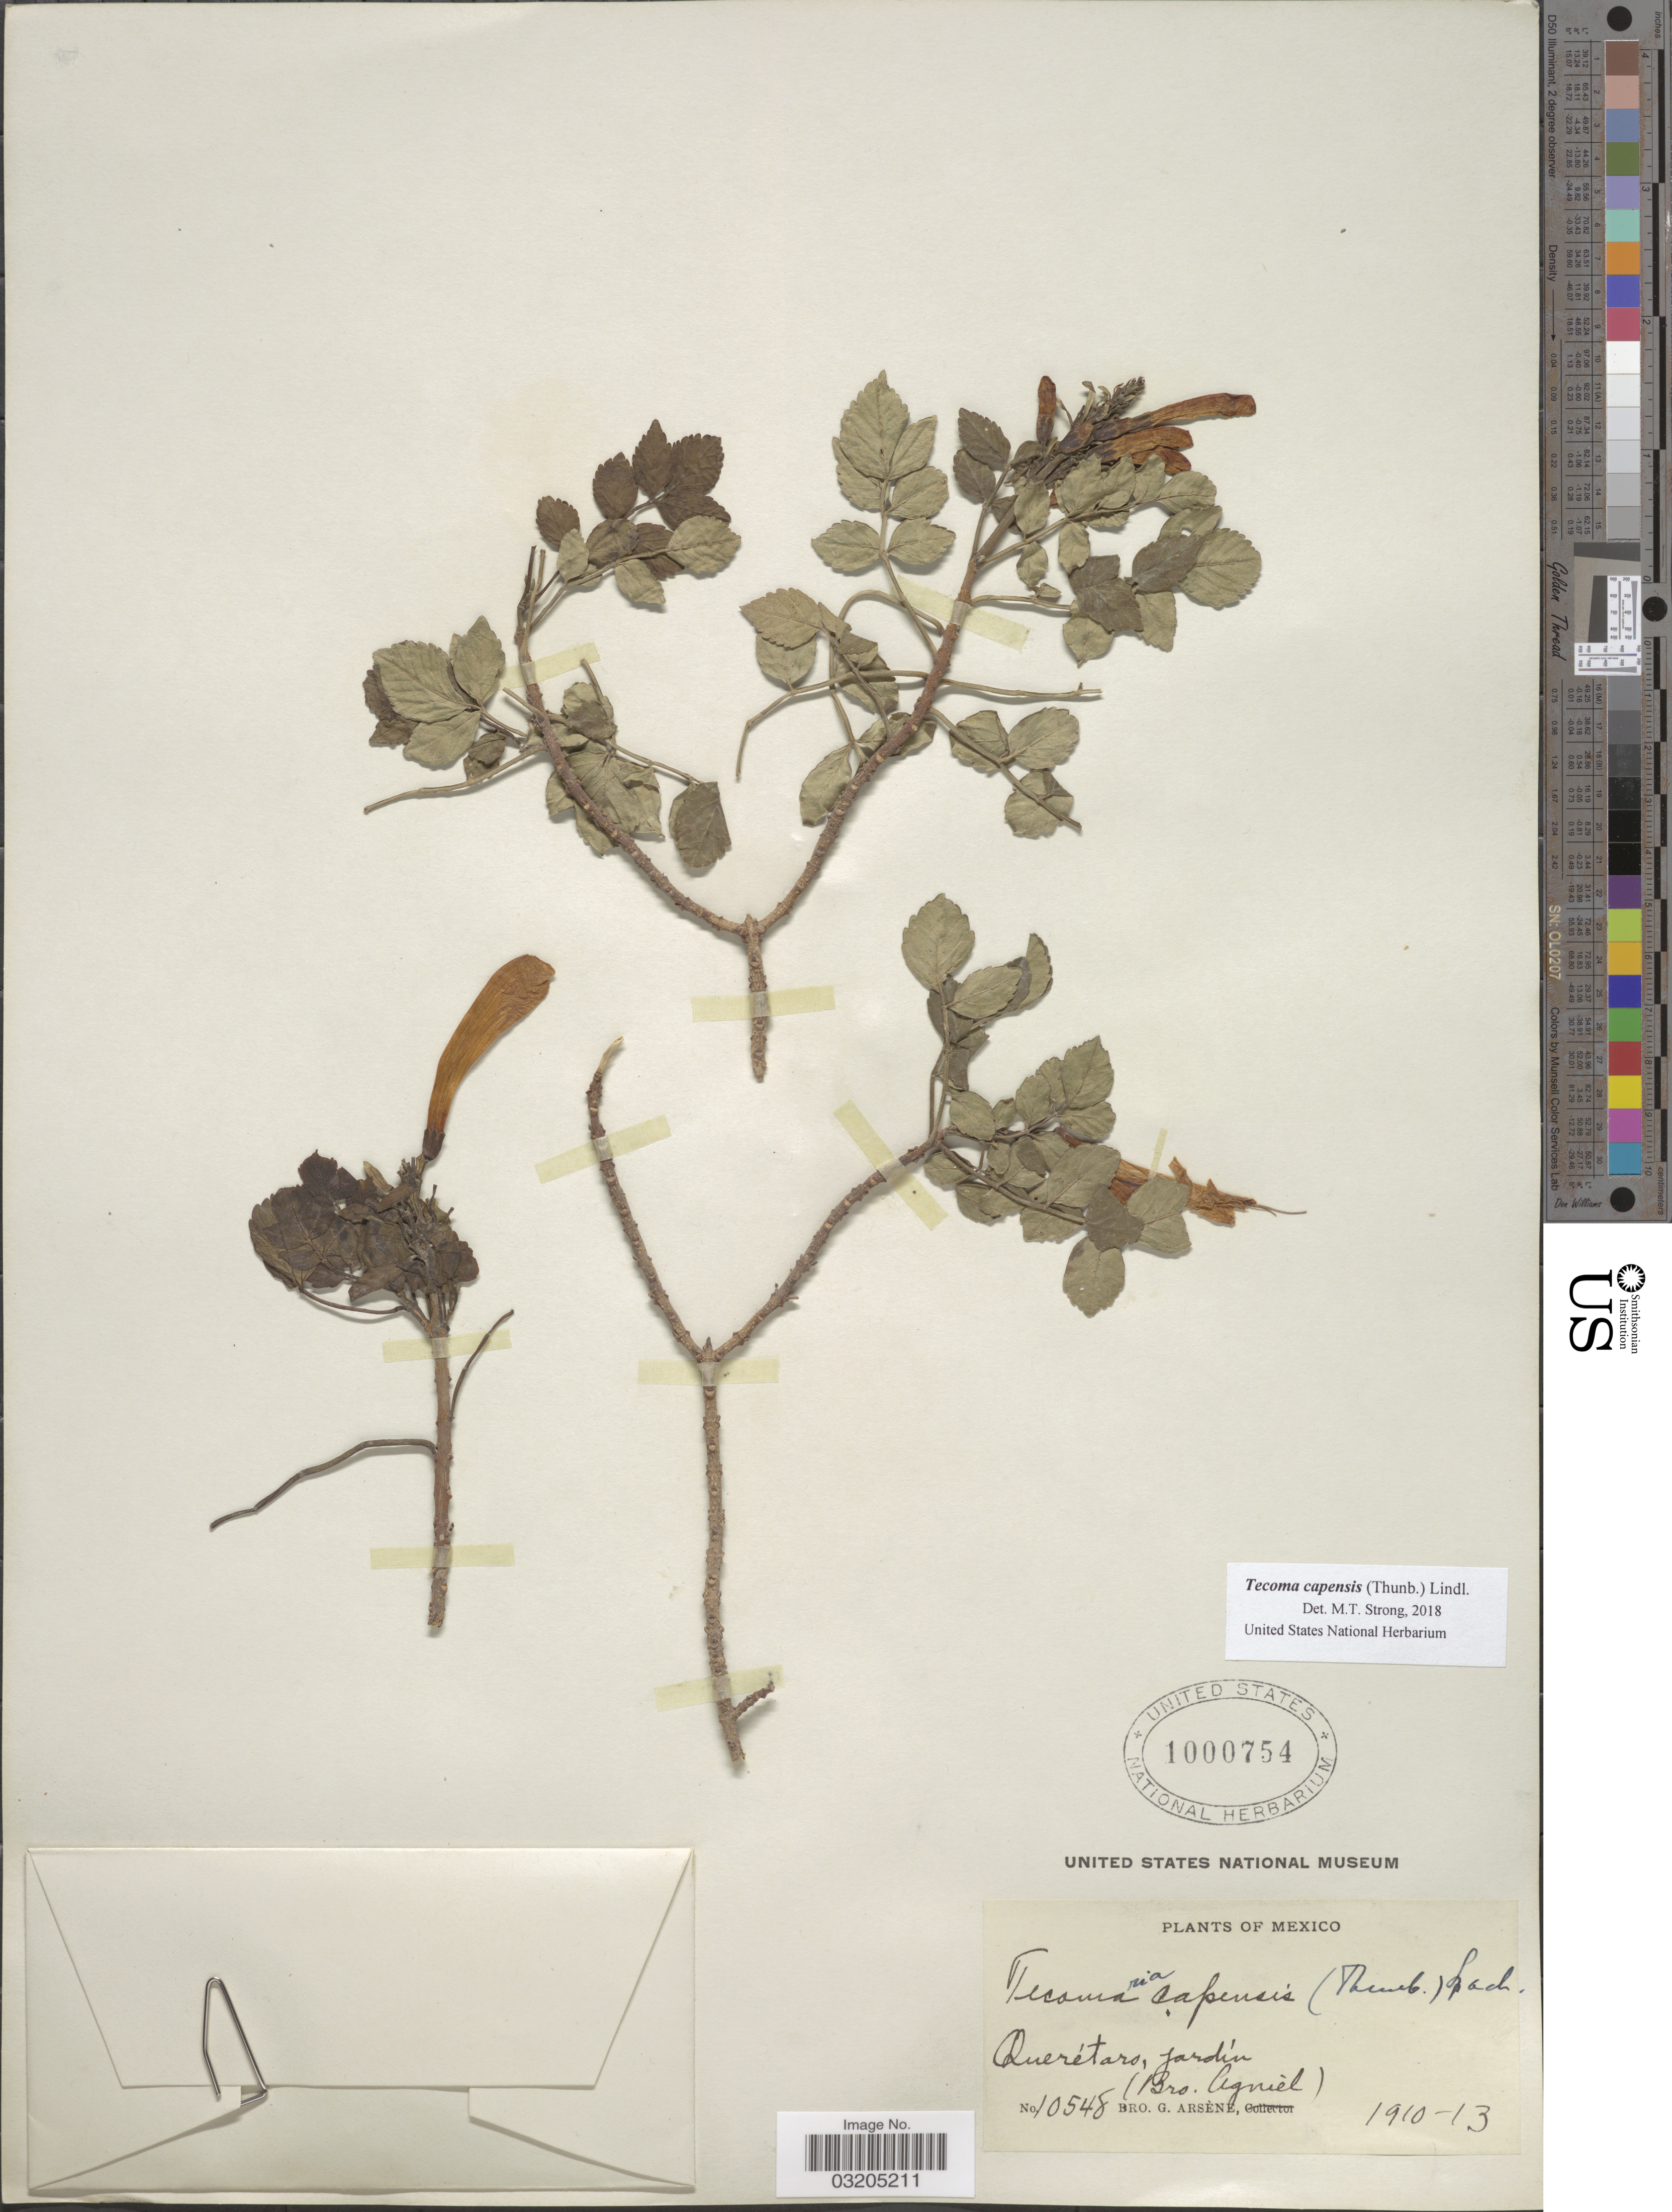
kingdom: Plantae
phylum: Tracheophyta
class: Magnoliopsida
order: Lamiales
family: Bignoniaceae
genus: Tecoma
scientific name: Tecoma capensis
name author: (Thunb.) Lindl.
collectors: Bro. G. Arsène & Bro. Agniel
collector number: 10548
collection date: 1910/1913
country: Mexico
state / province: Querétaro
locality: Jardín.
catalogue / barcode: US 1000754